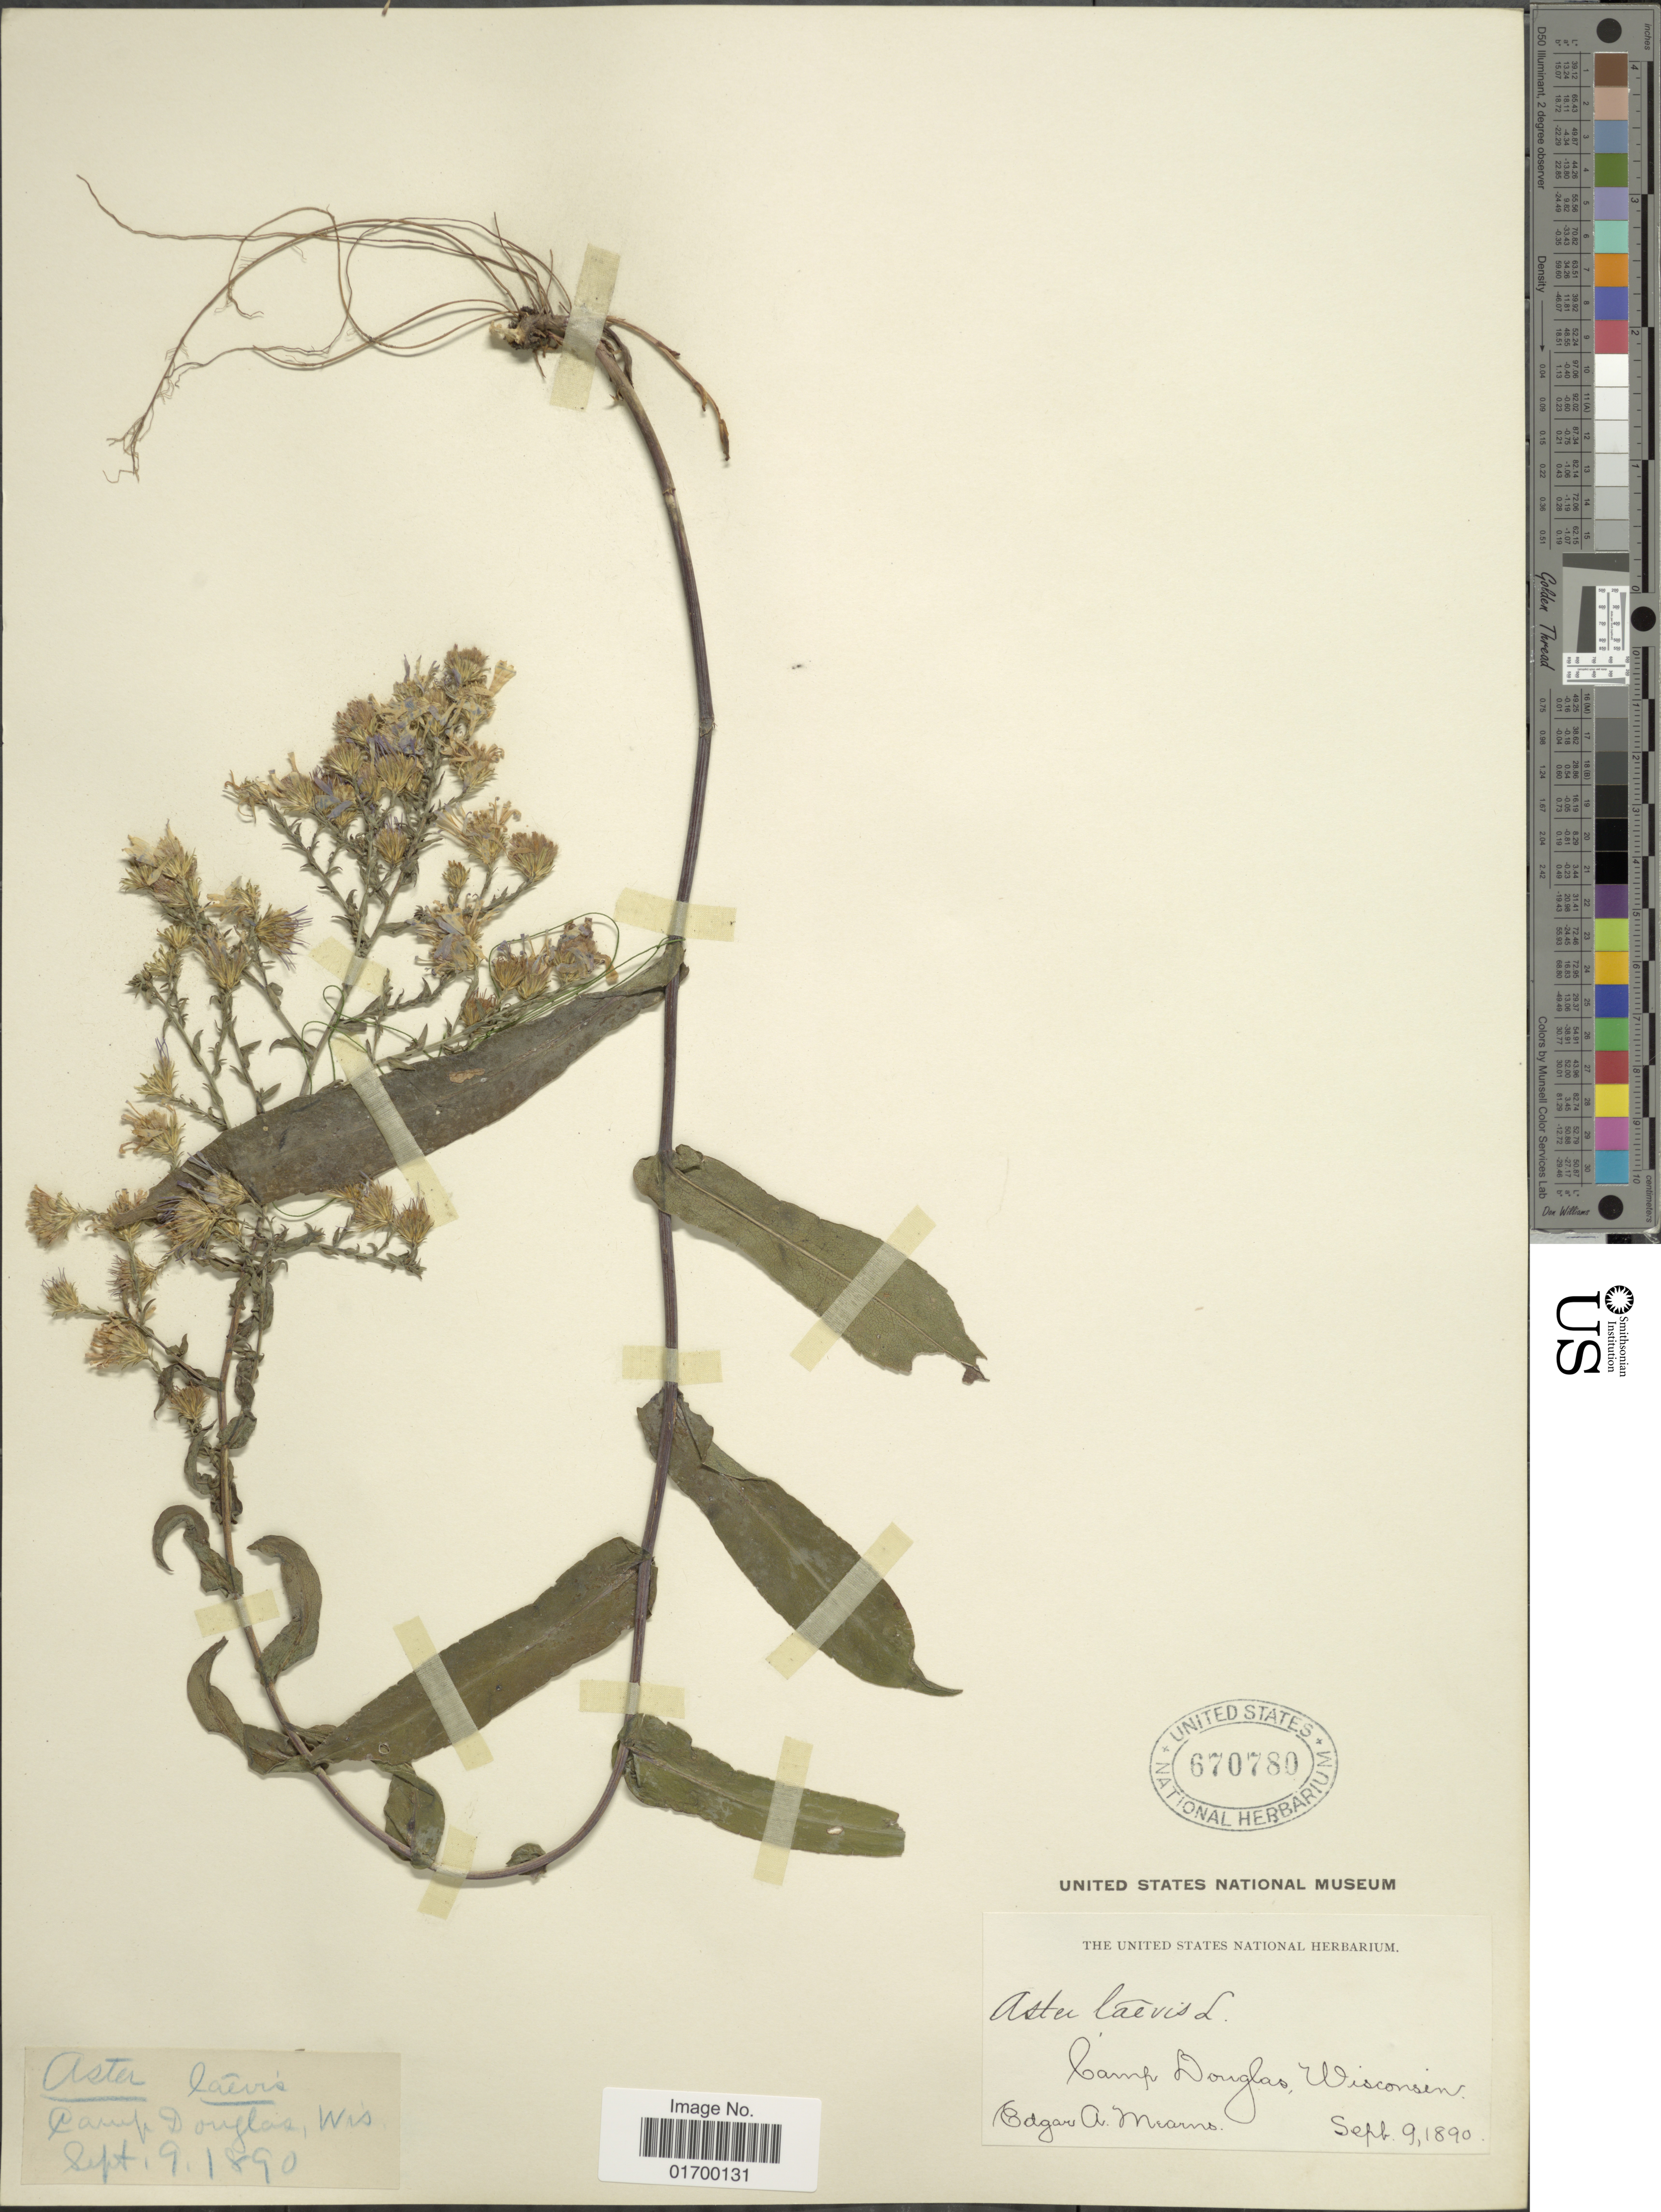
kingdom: Plantae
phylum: Tracheophyta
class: Magnoliopsida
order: Asterales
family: Asteraceae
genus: Symphyotrichum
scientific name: Symphyotrichum laeve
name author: (L.) Á. Löve & D. Löve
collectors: E. A. Mearns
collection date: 1890-05-09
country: United States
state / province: Wisconsin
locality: Camp Douglas, Wis.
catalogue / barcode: US 670780